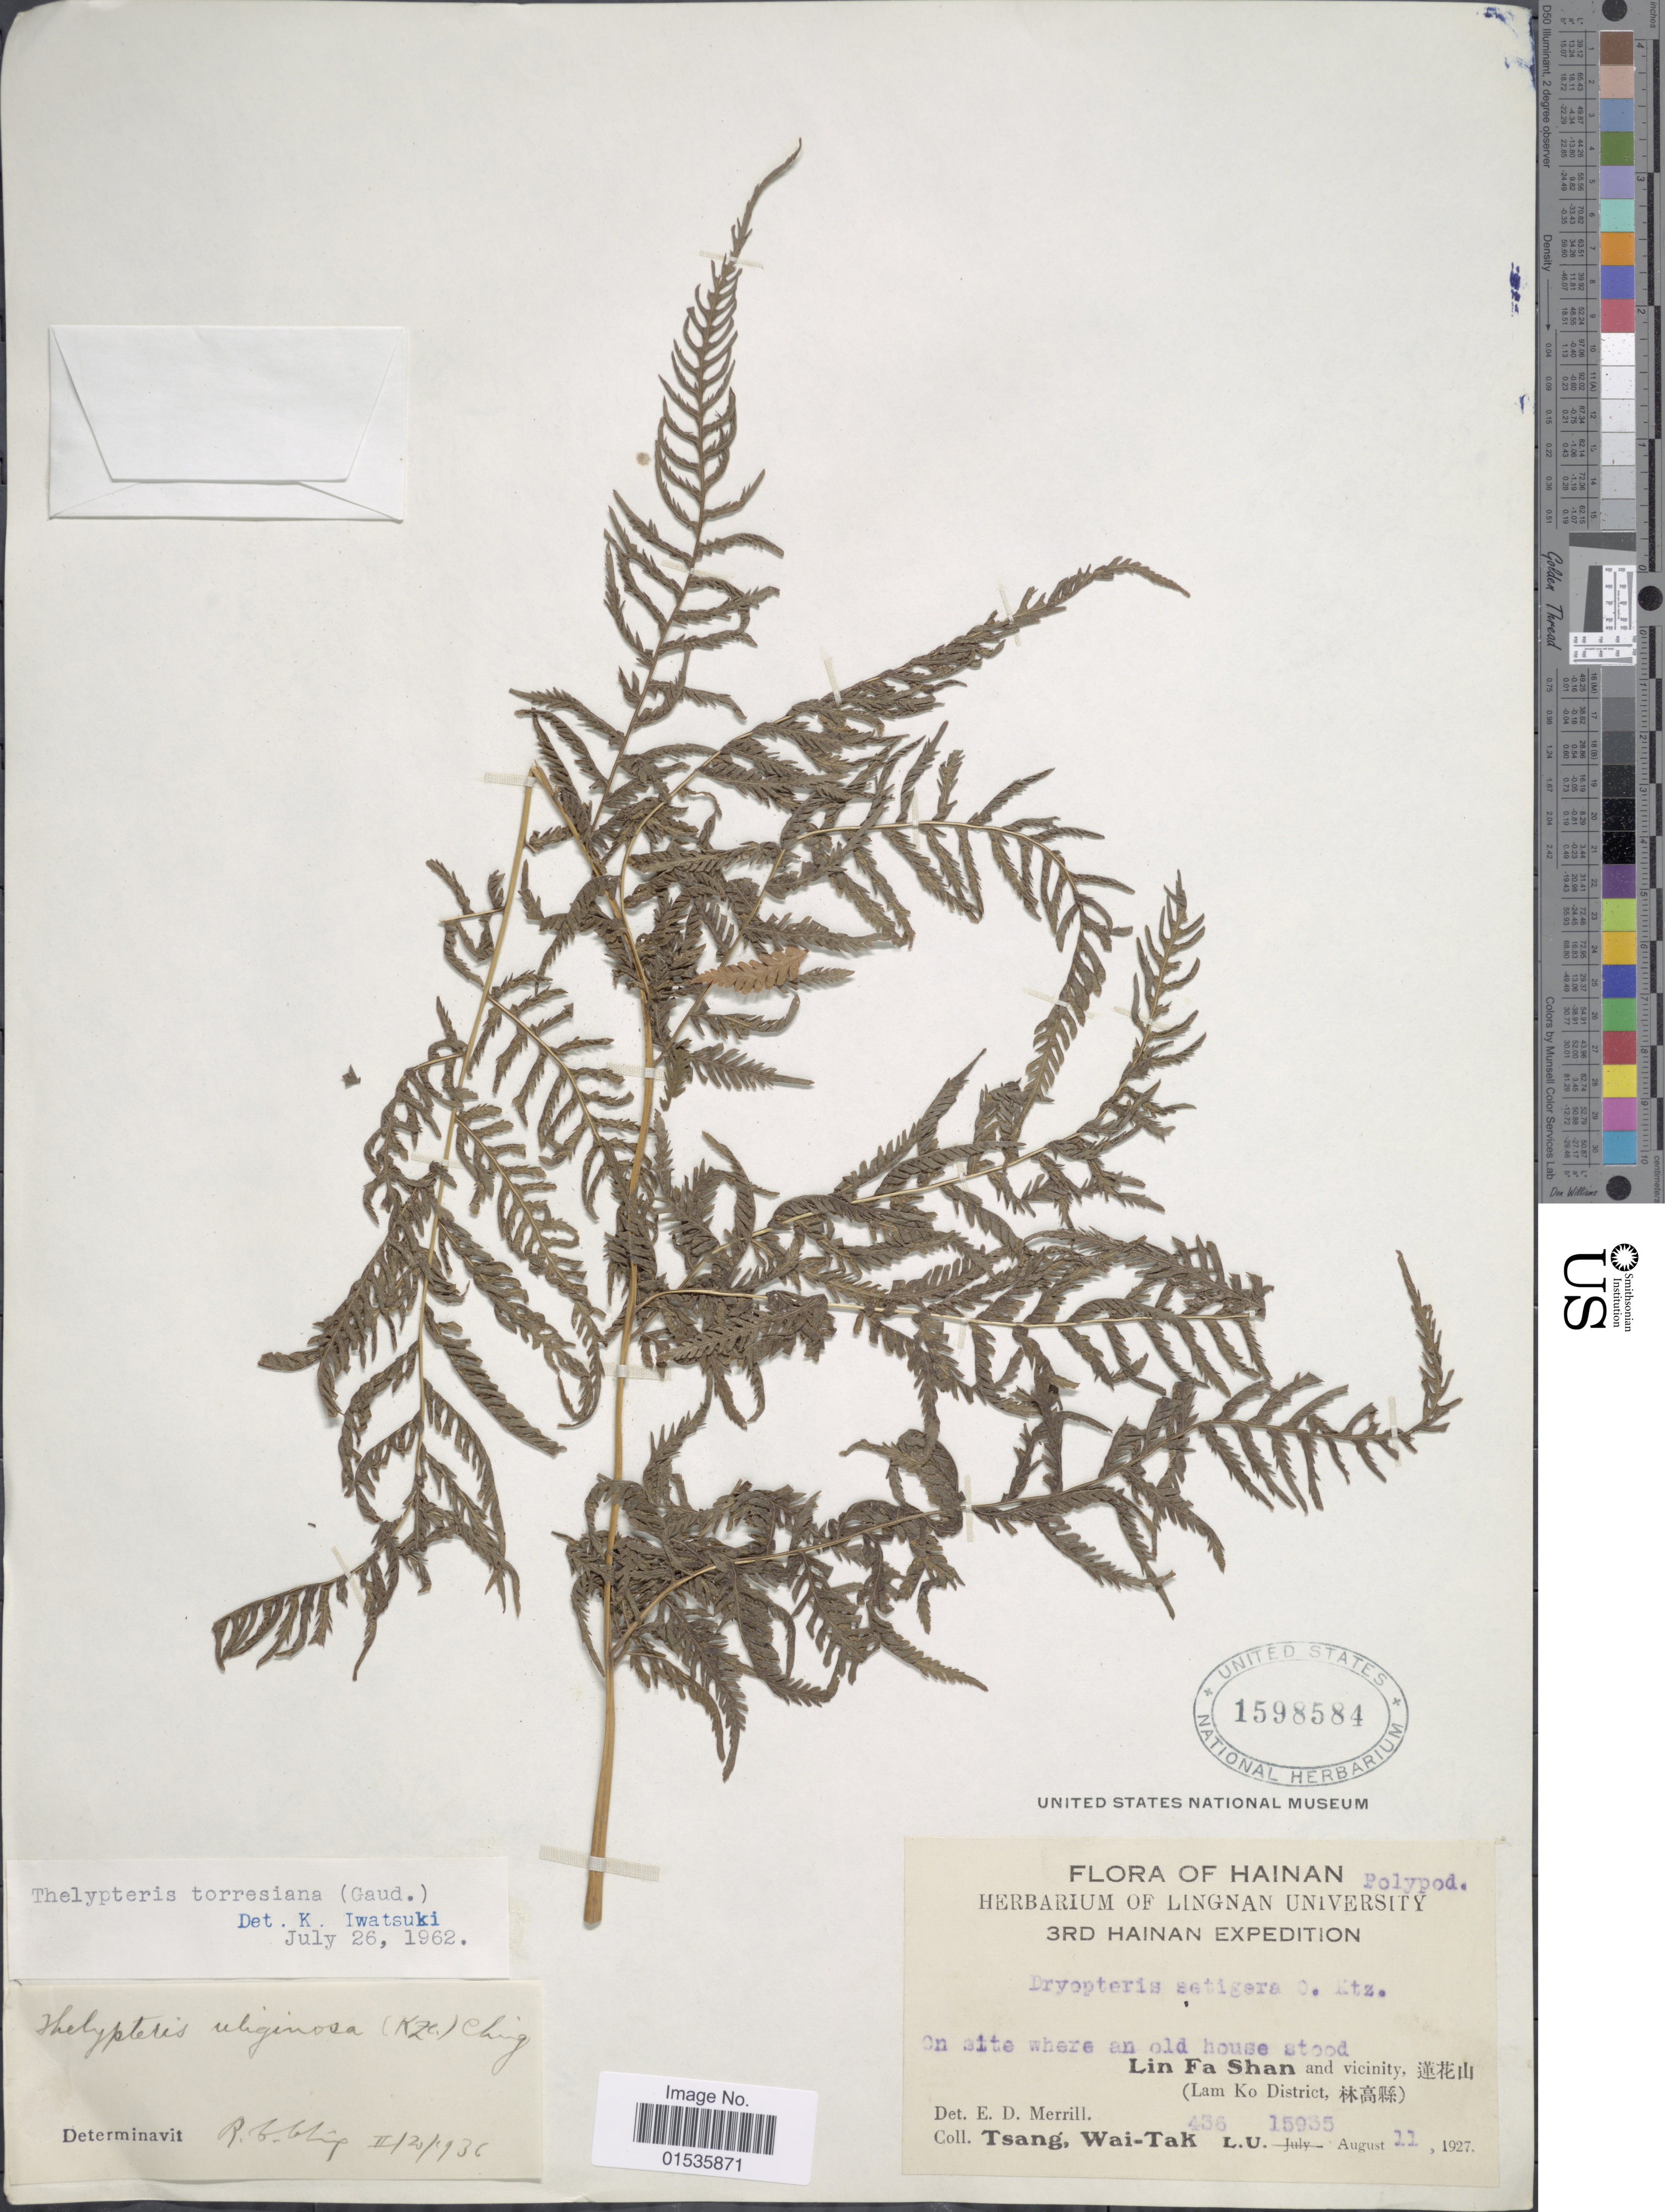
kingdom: Plantae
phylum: Tracheophyta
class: Polypodiopsida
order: Polypodiales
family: Thelypteridaceae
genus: Macrothelypteris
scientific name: Macrothelypteris torresiana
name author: (Gaudich.) Ching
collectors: W. T. Tsang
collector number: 436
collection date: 1927-08-11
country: China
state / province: Hainan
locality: Hainan,Lin Fa Shan and vicinity, (Lam Ko District,)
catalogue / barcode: US 1598584